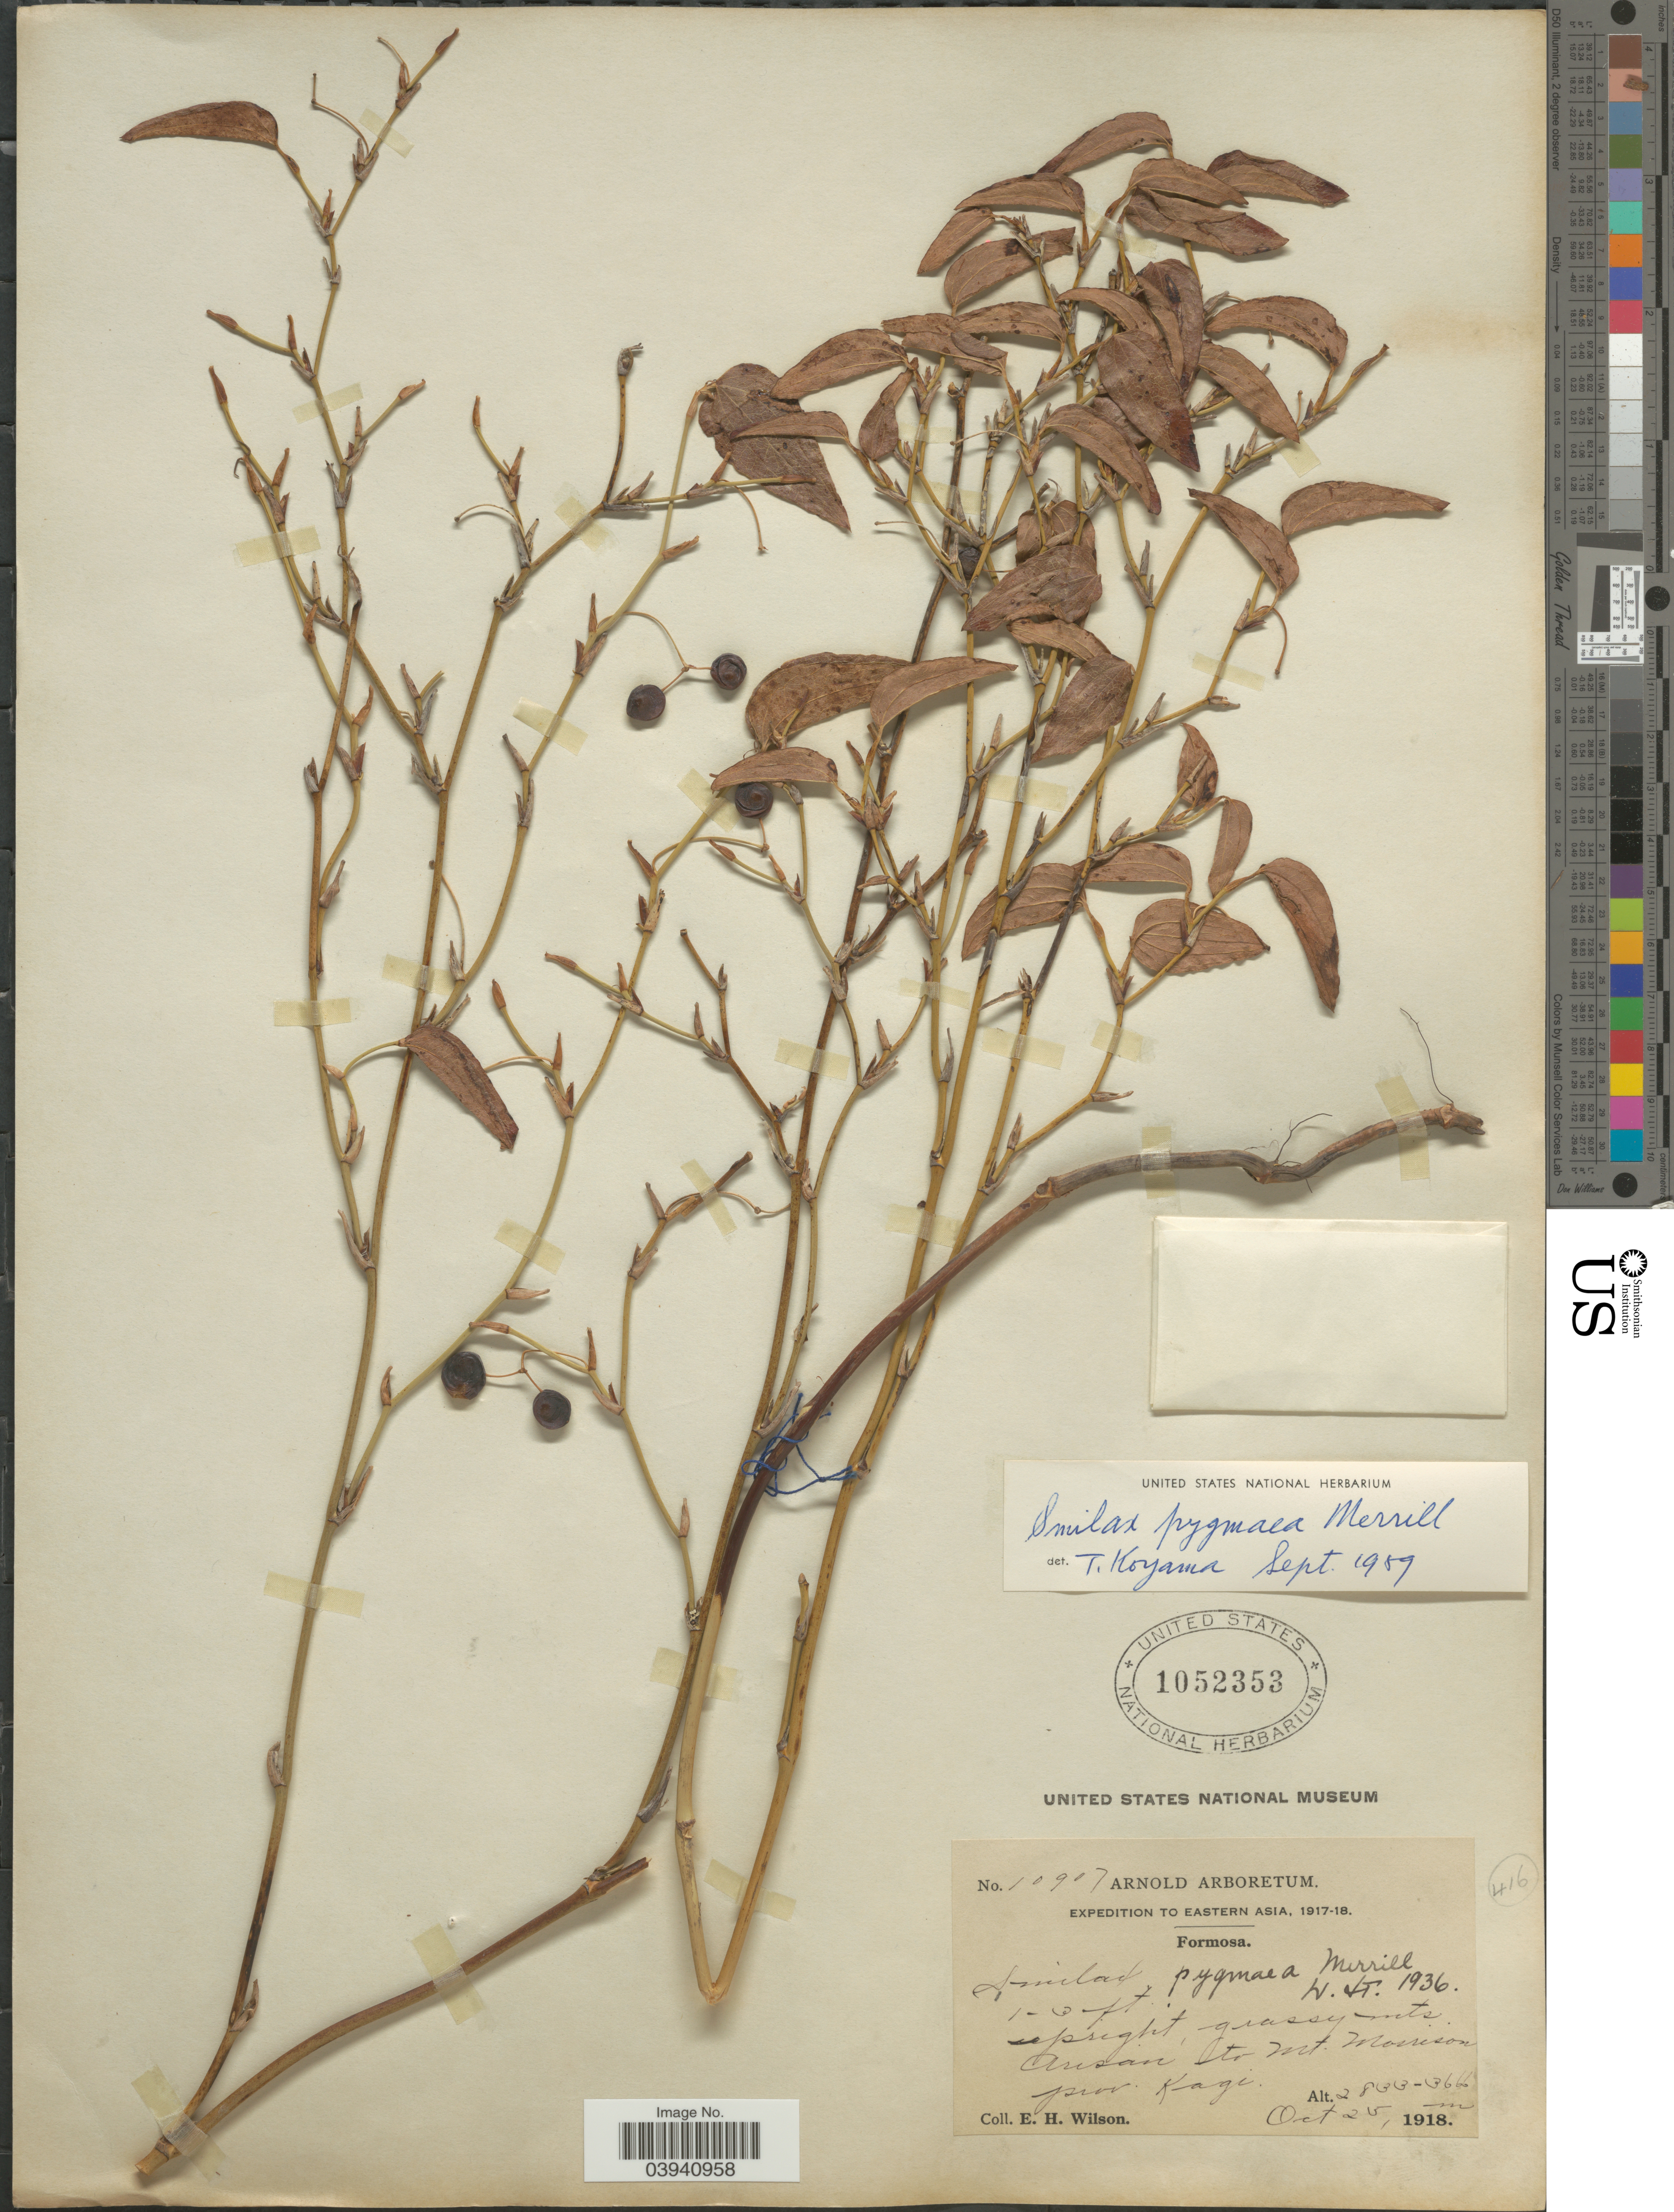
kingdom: Plantae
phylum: Tracheophyta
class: Liliopsida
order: Liliales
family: Smilacaceae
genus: Smilax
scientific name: Smilax pygmaea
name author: Merr.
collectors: E. Wilson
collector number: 10907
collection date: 1918-10-25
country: Taiwan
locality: Eastern Asia. Formosa. Upright, grassy mts. Arisan to Mt. Morrison prov. Kagi.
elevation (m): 2833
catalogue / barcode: US 1052353